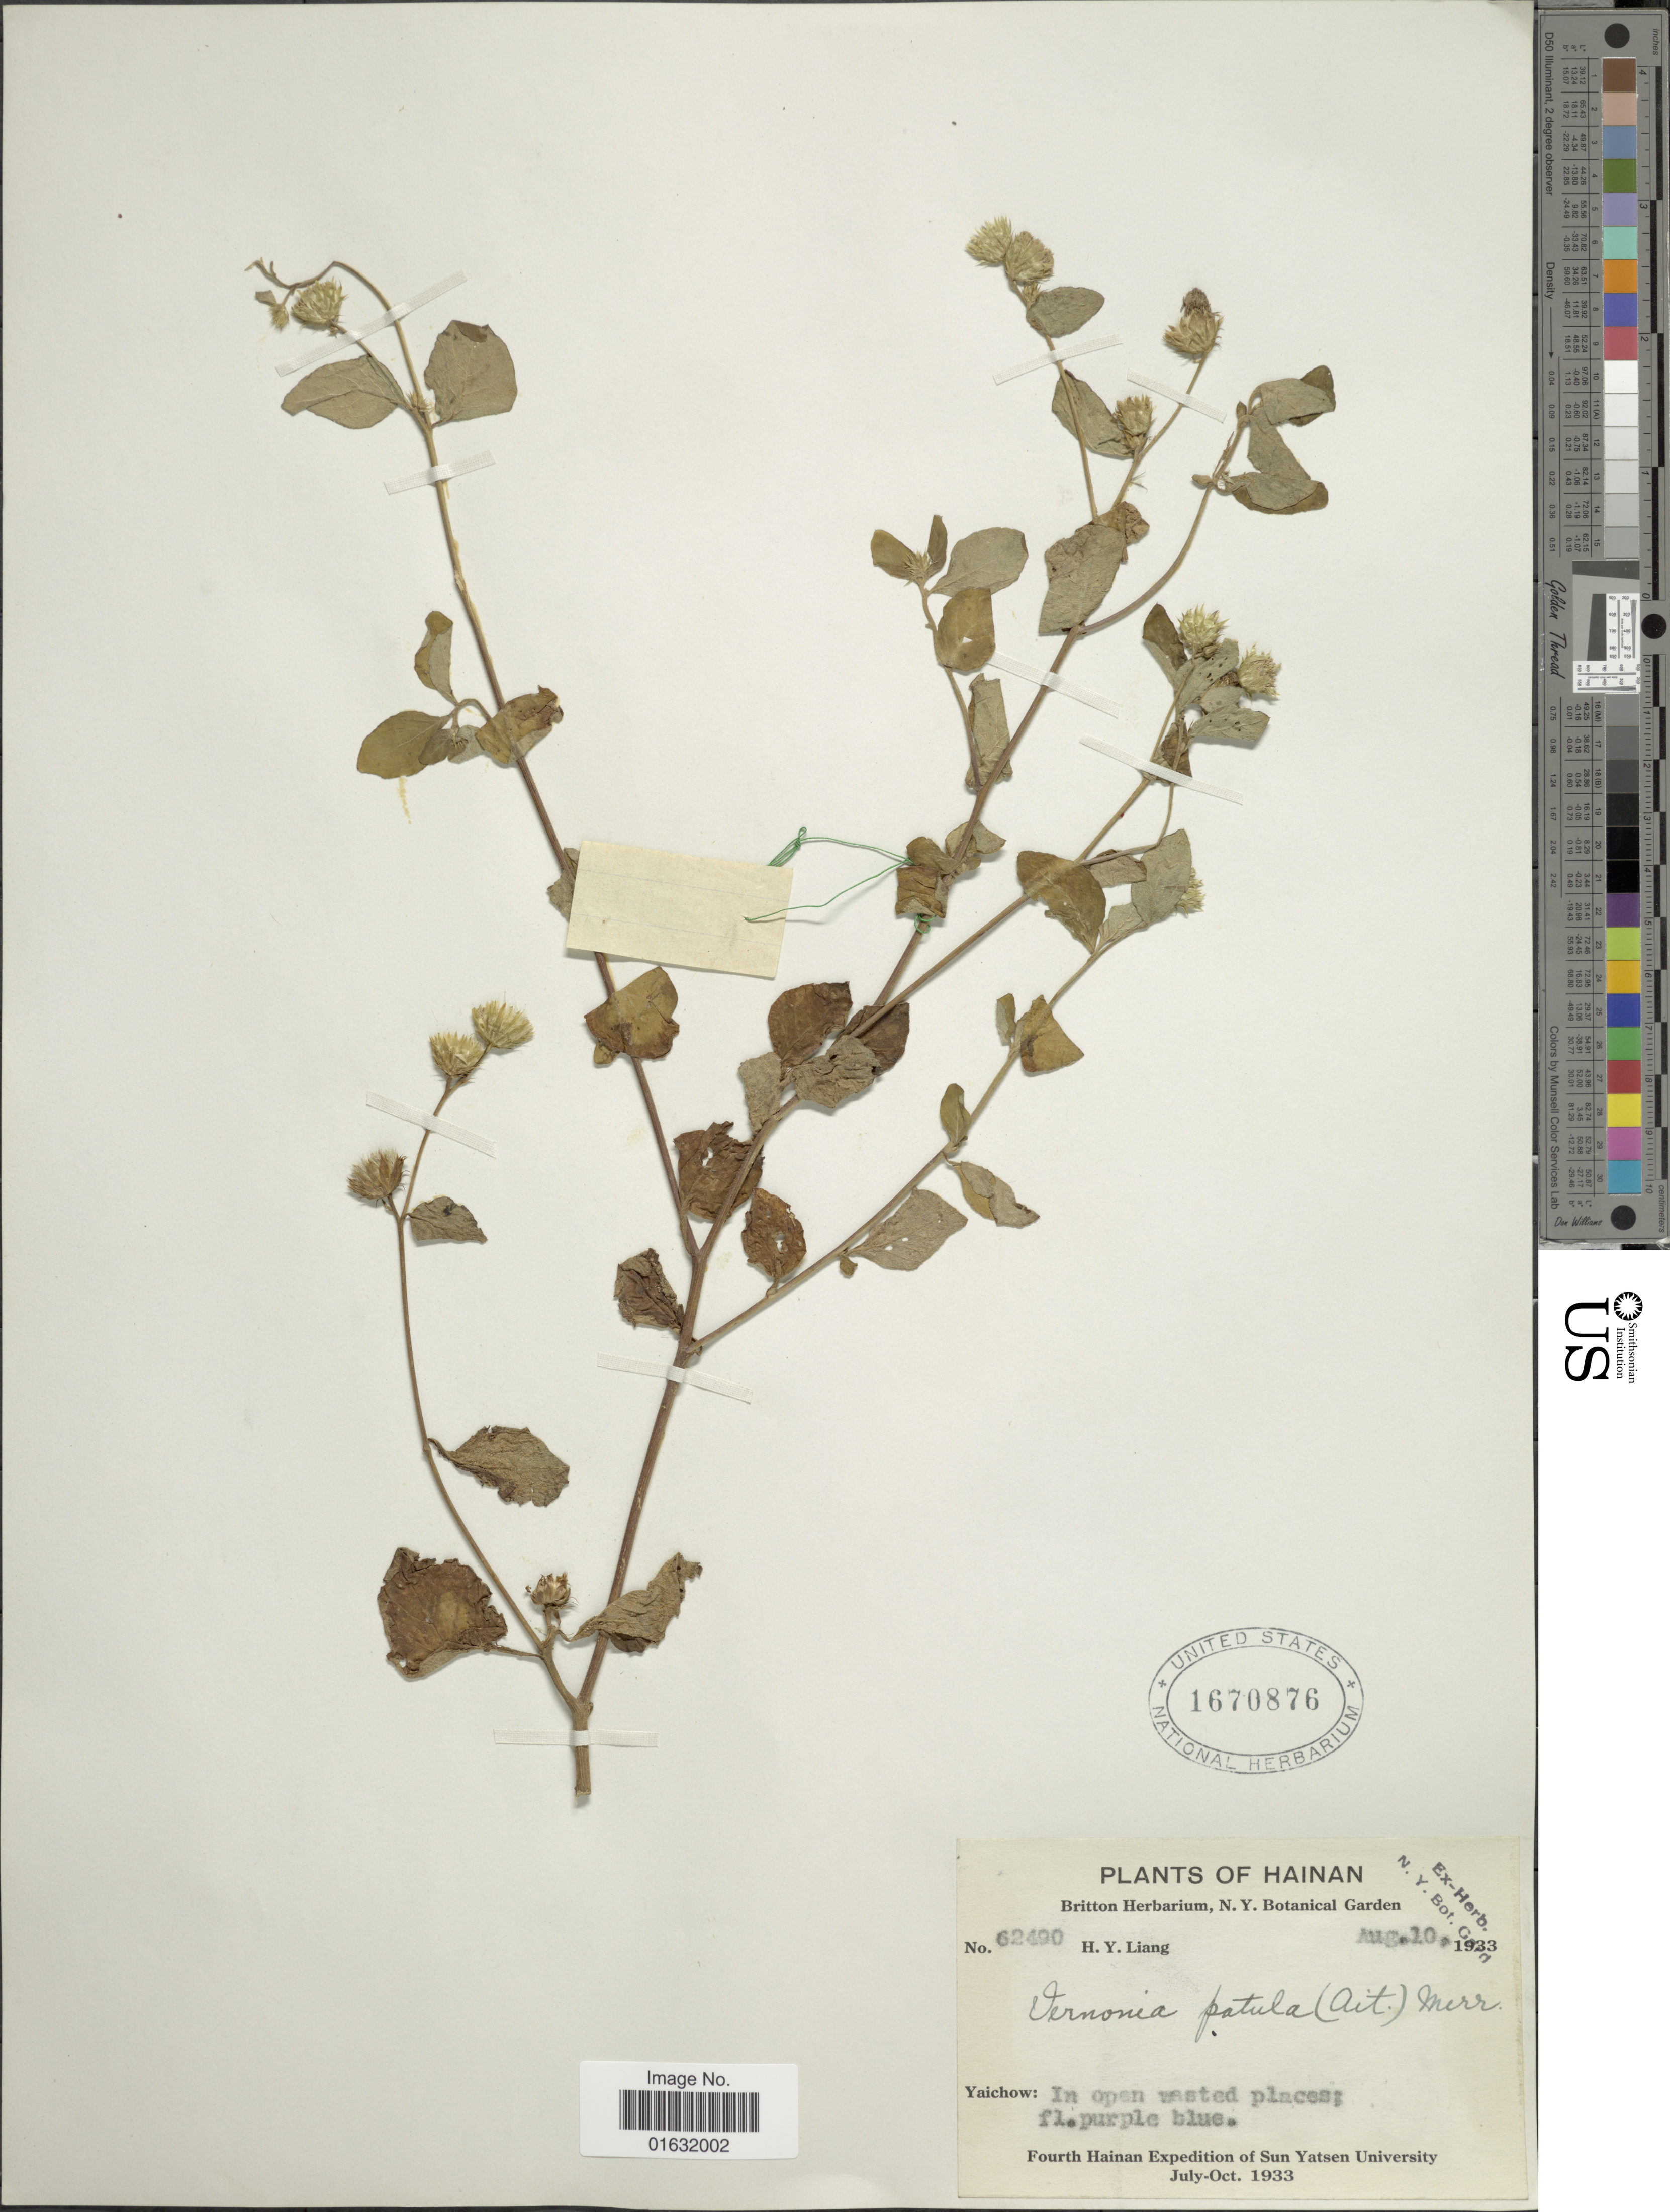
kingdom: Plantae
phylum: Tracheophyta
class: Magnoliopsida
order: Asterales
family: Asteraceae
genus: Cyanthillium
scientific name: Cyanthillium patulum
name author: (Aiton) H. Rob.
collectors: H. Y. Liang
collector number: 62490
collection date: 1933-08-10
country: China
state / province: Hainan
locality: Hainan, Yaichow: in open woods places; fl. purple blue.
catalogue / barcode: US 1670876